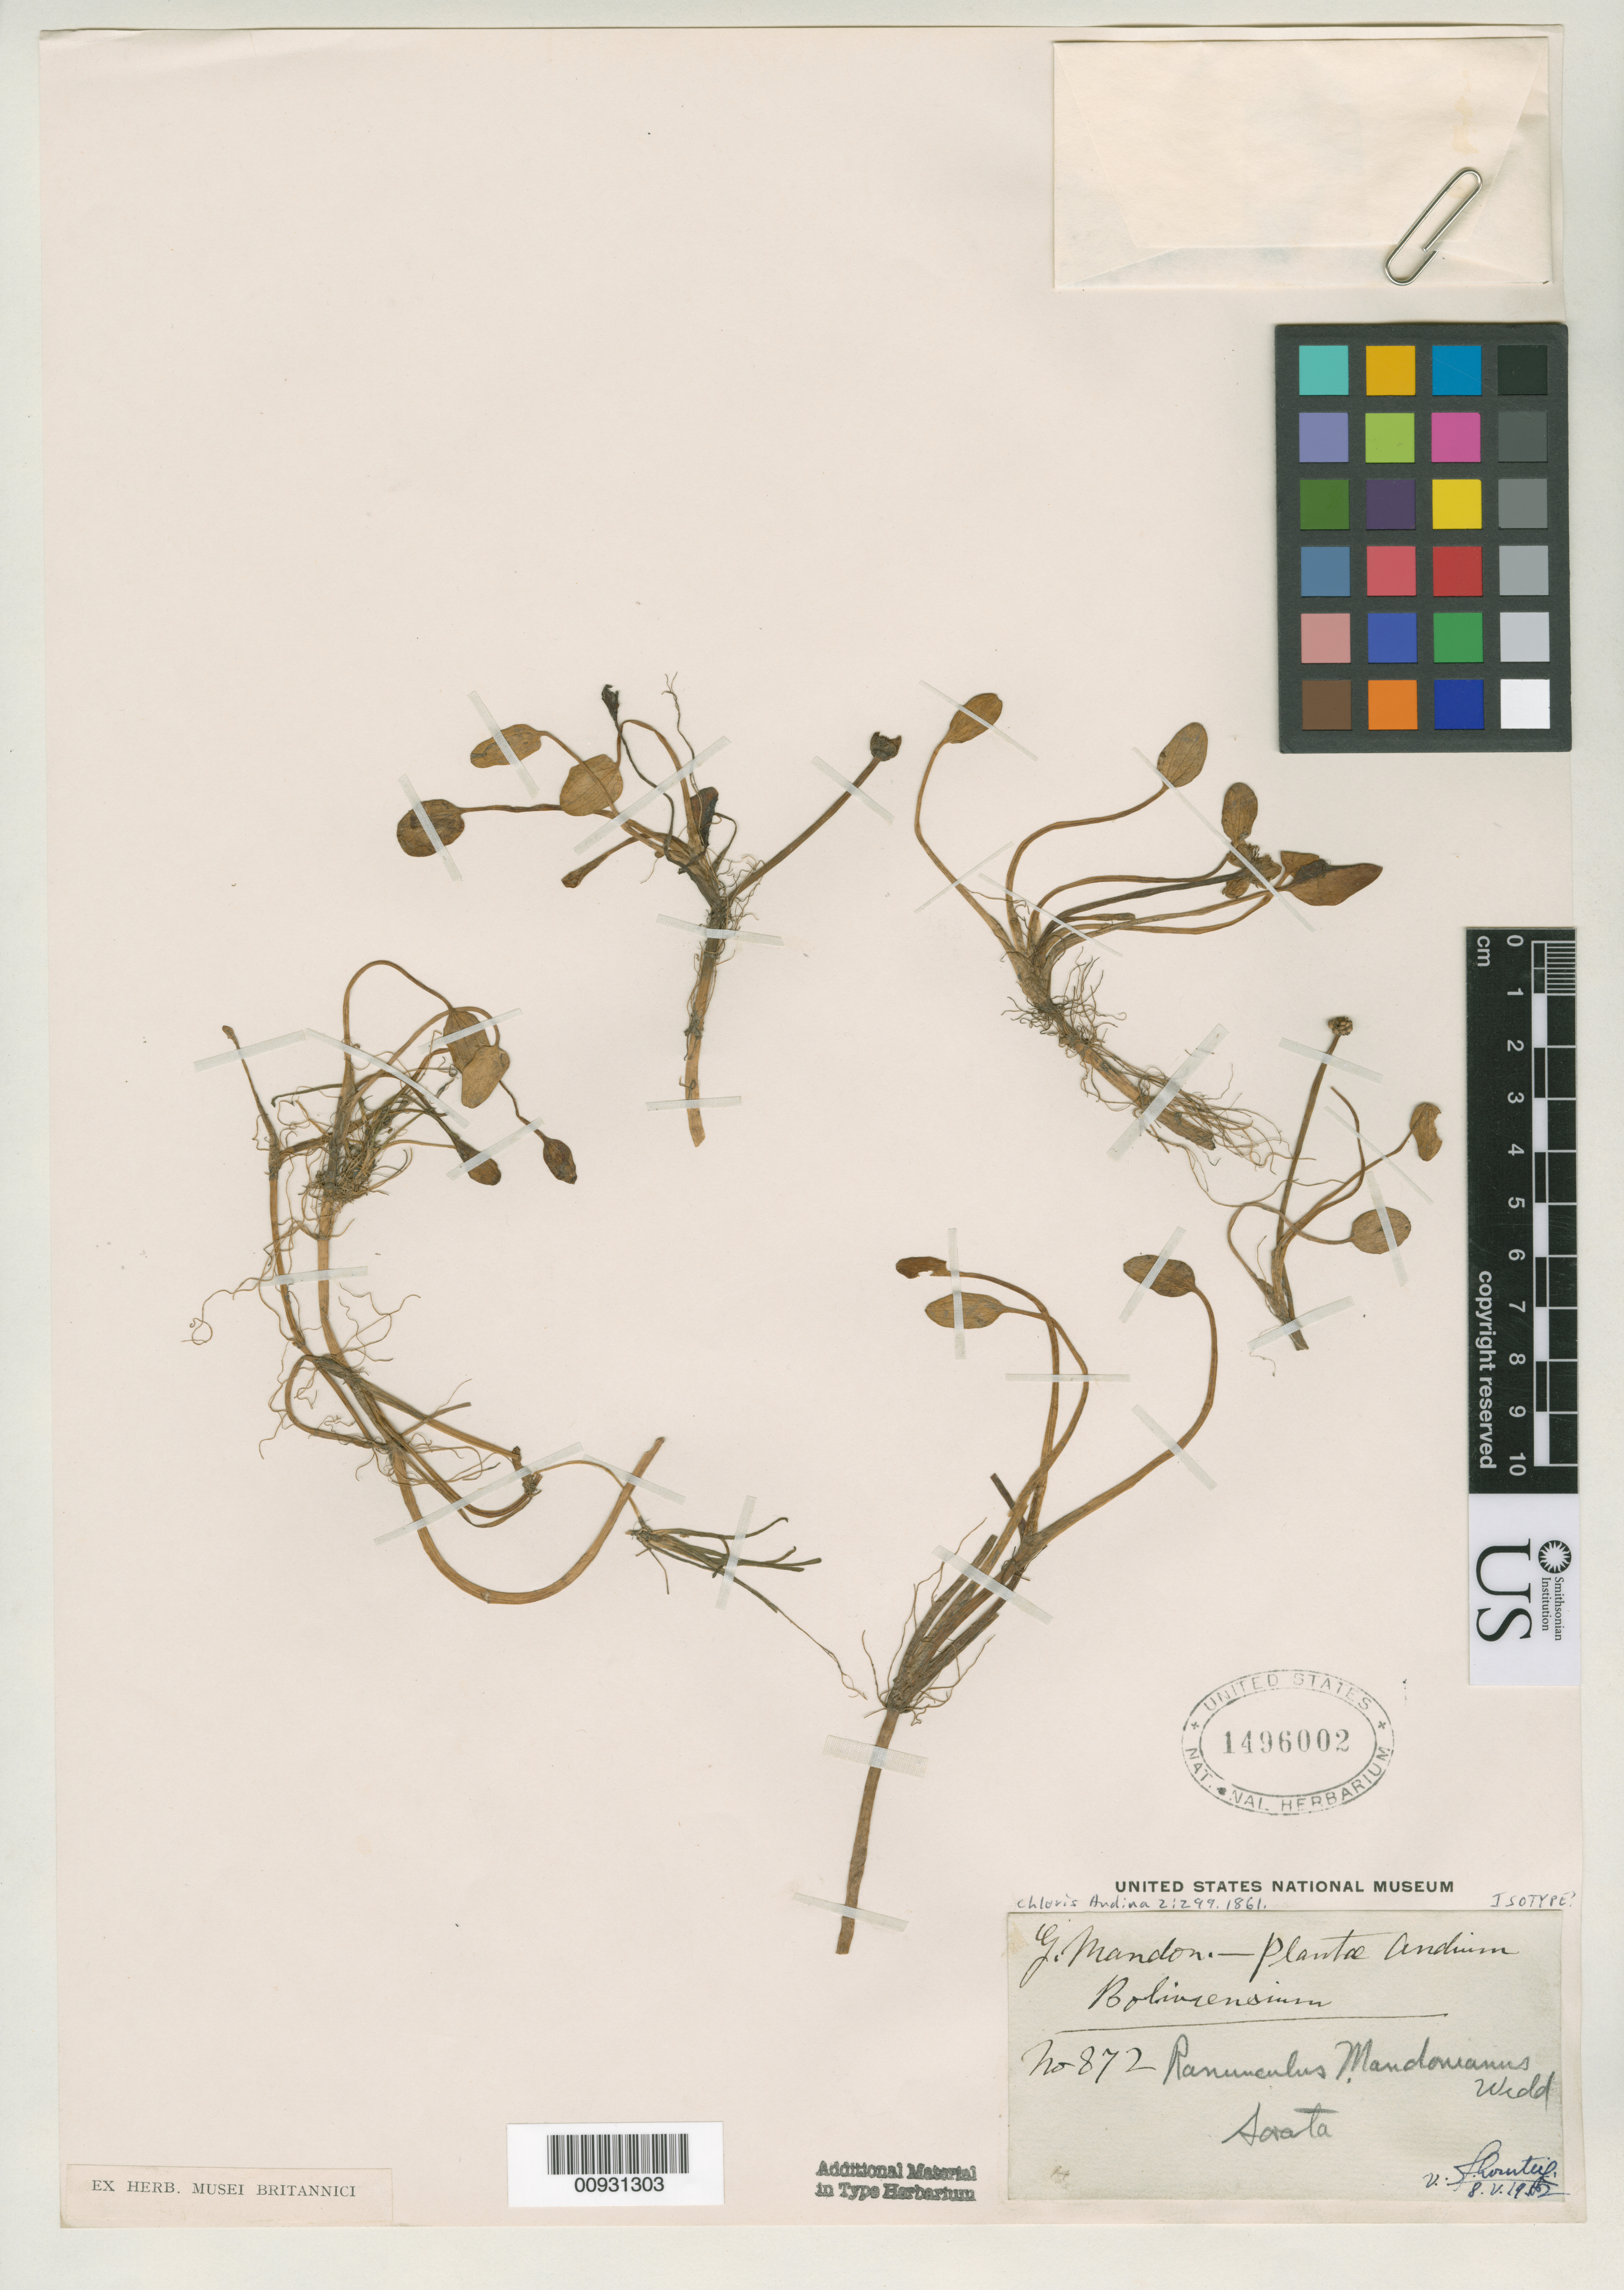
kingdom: Plantae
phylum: Tracheophyta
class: Magnoliopsida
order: Ranunculales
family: Ranunculaceae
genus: Ranunculus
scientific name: Ranunculus mandonianus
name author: Wedd.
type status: Possible Isotype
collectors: G. Mandon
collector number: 872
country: Bolivia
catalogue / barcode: US 1496002